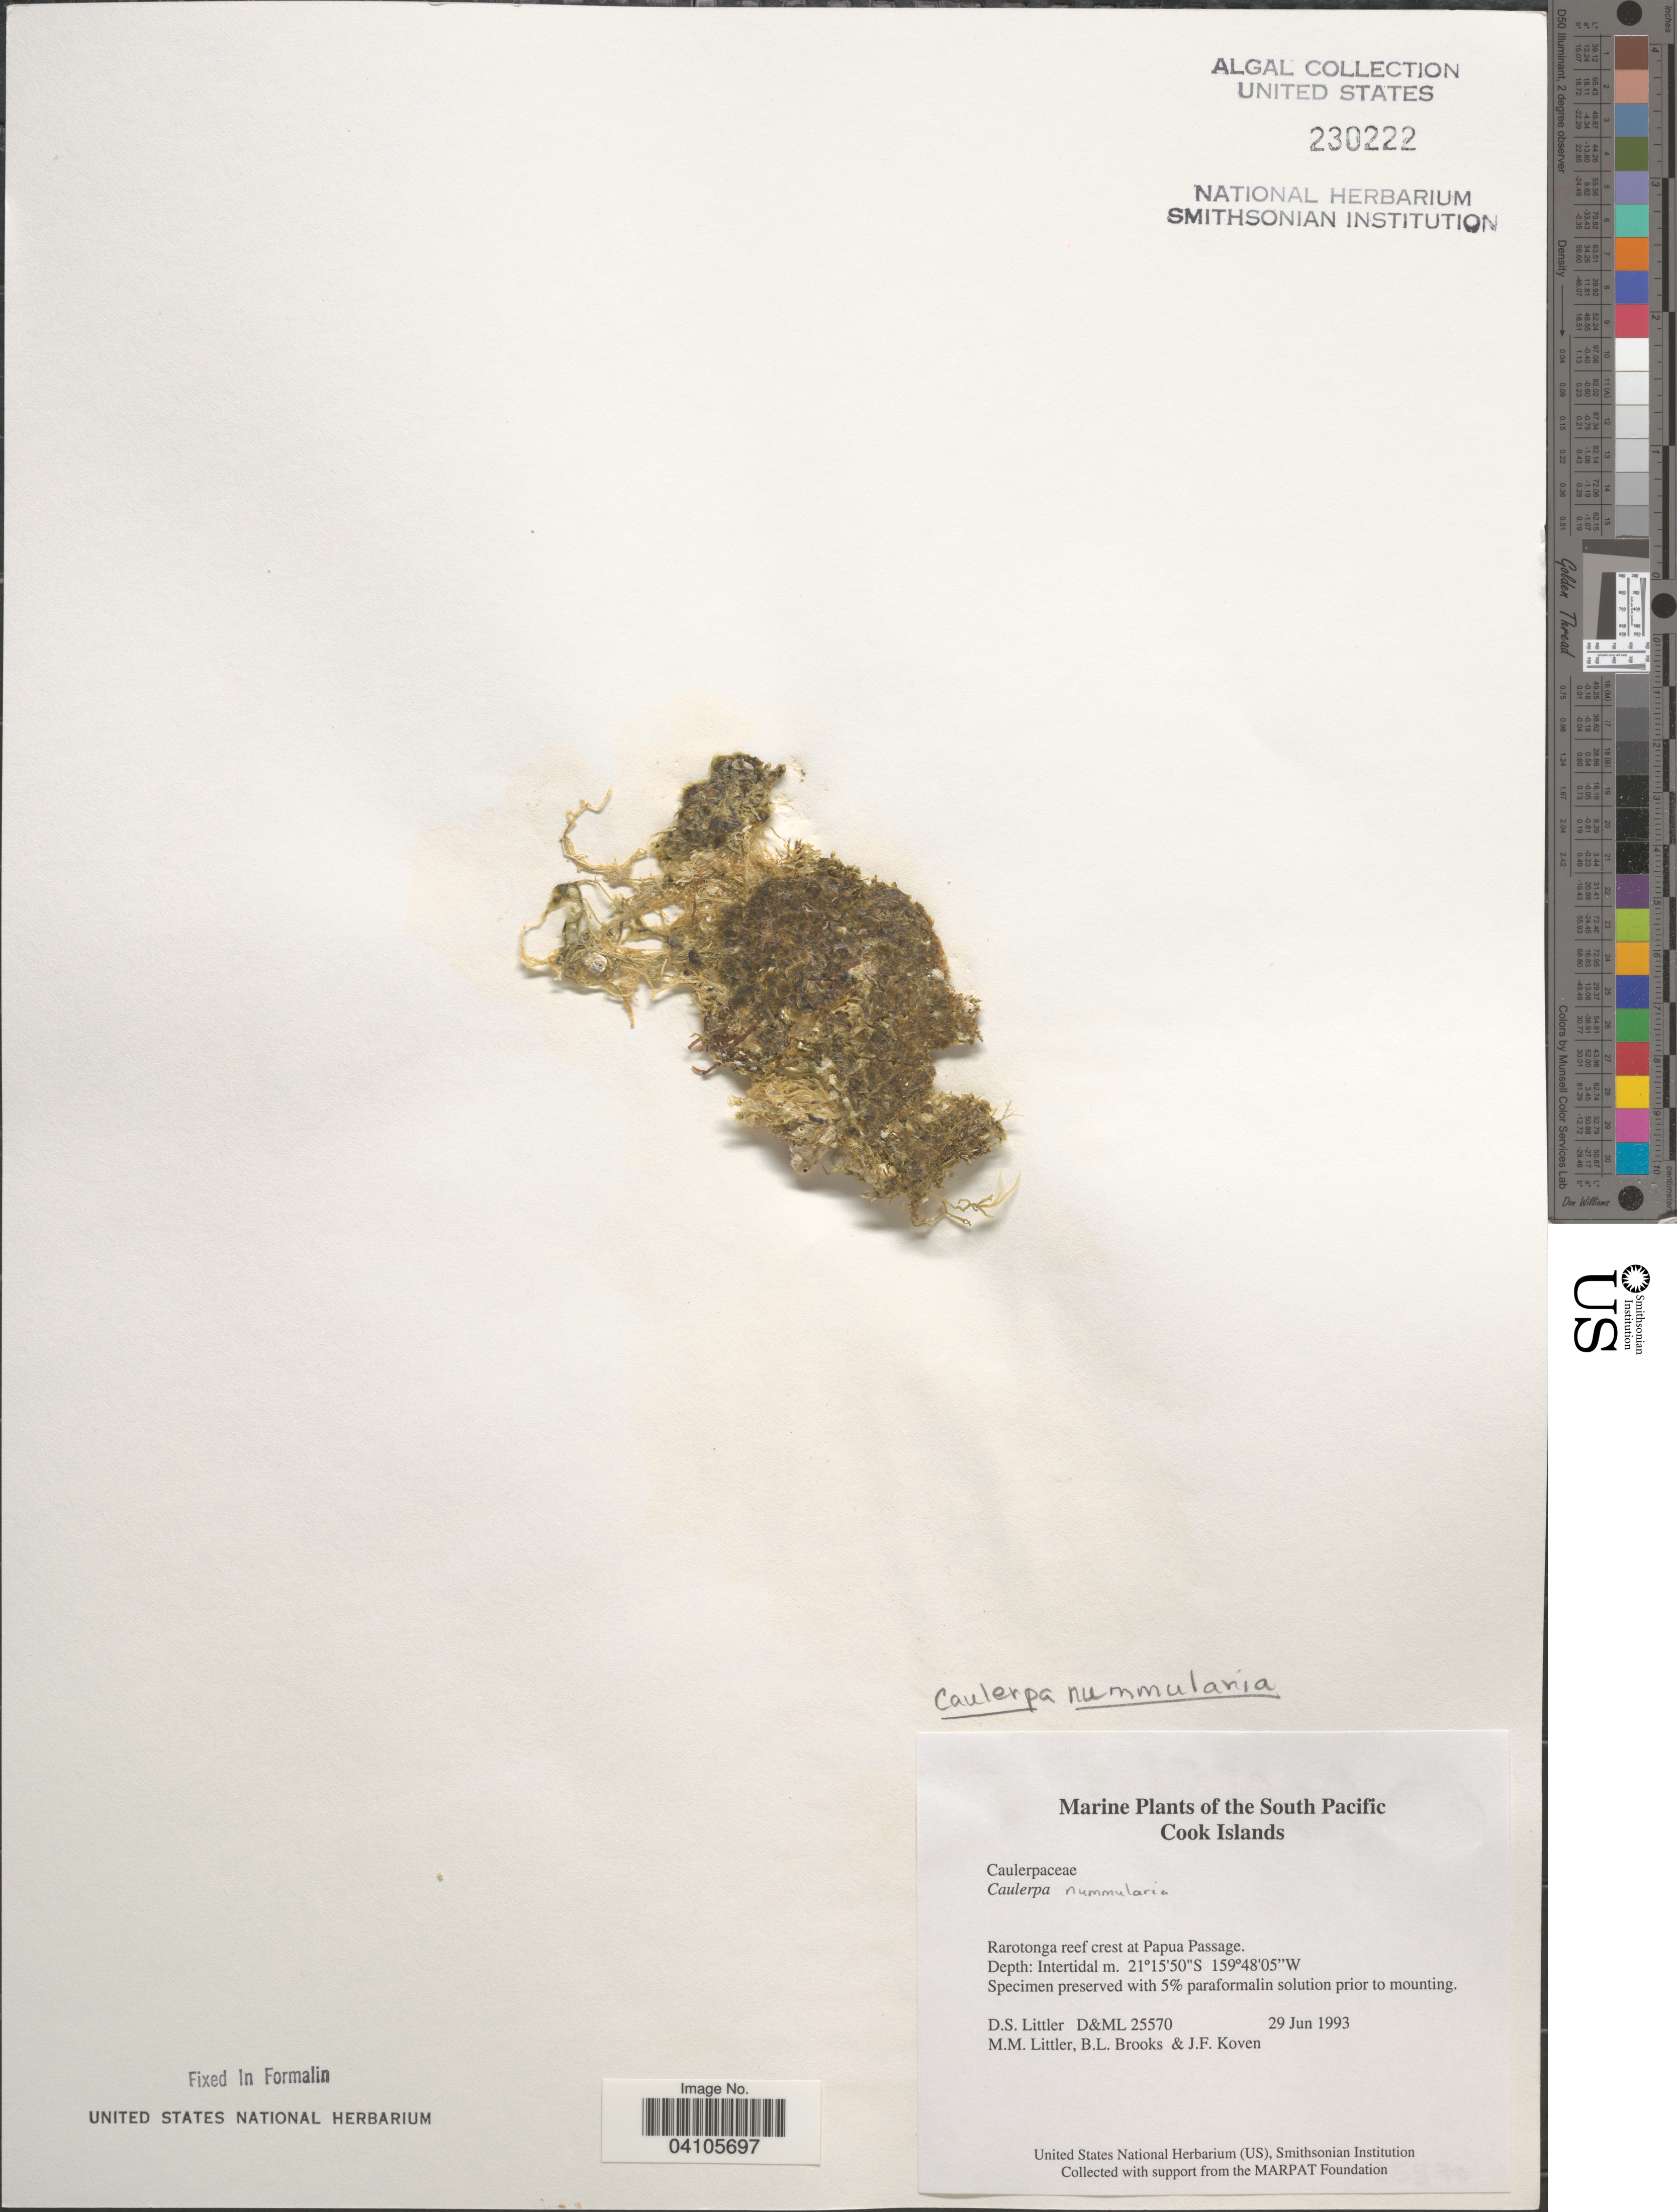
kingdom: Plantae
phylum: Chlorophyta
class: Ulvophyceae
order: Bryopsidales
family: Caulerpaceae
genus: Caulerpa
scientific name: Caulerpa nummularia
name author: Harv. ex J. Agardh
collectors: D. S. Littler, B. Brooks & J. Koven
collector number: D&ML 25570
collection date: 1993-06-29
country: Cook Islands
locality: The South Pacific. Rarotonga reef crest at Papua Passage.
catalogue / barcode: US 230222